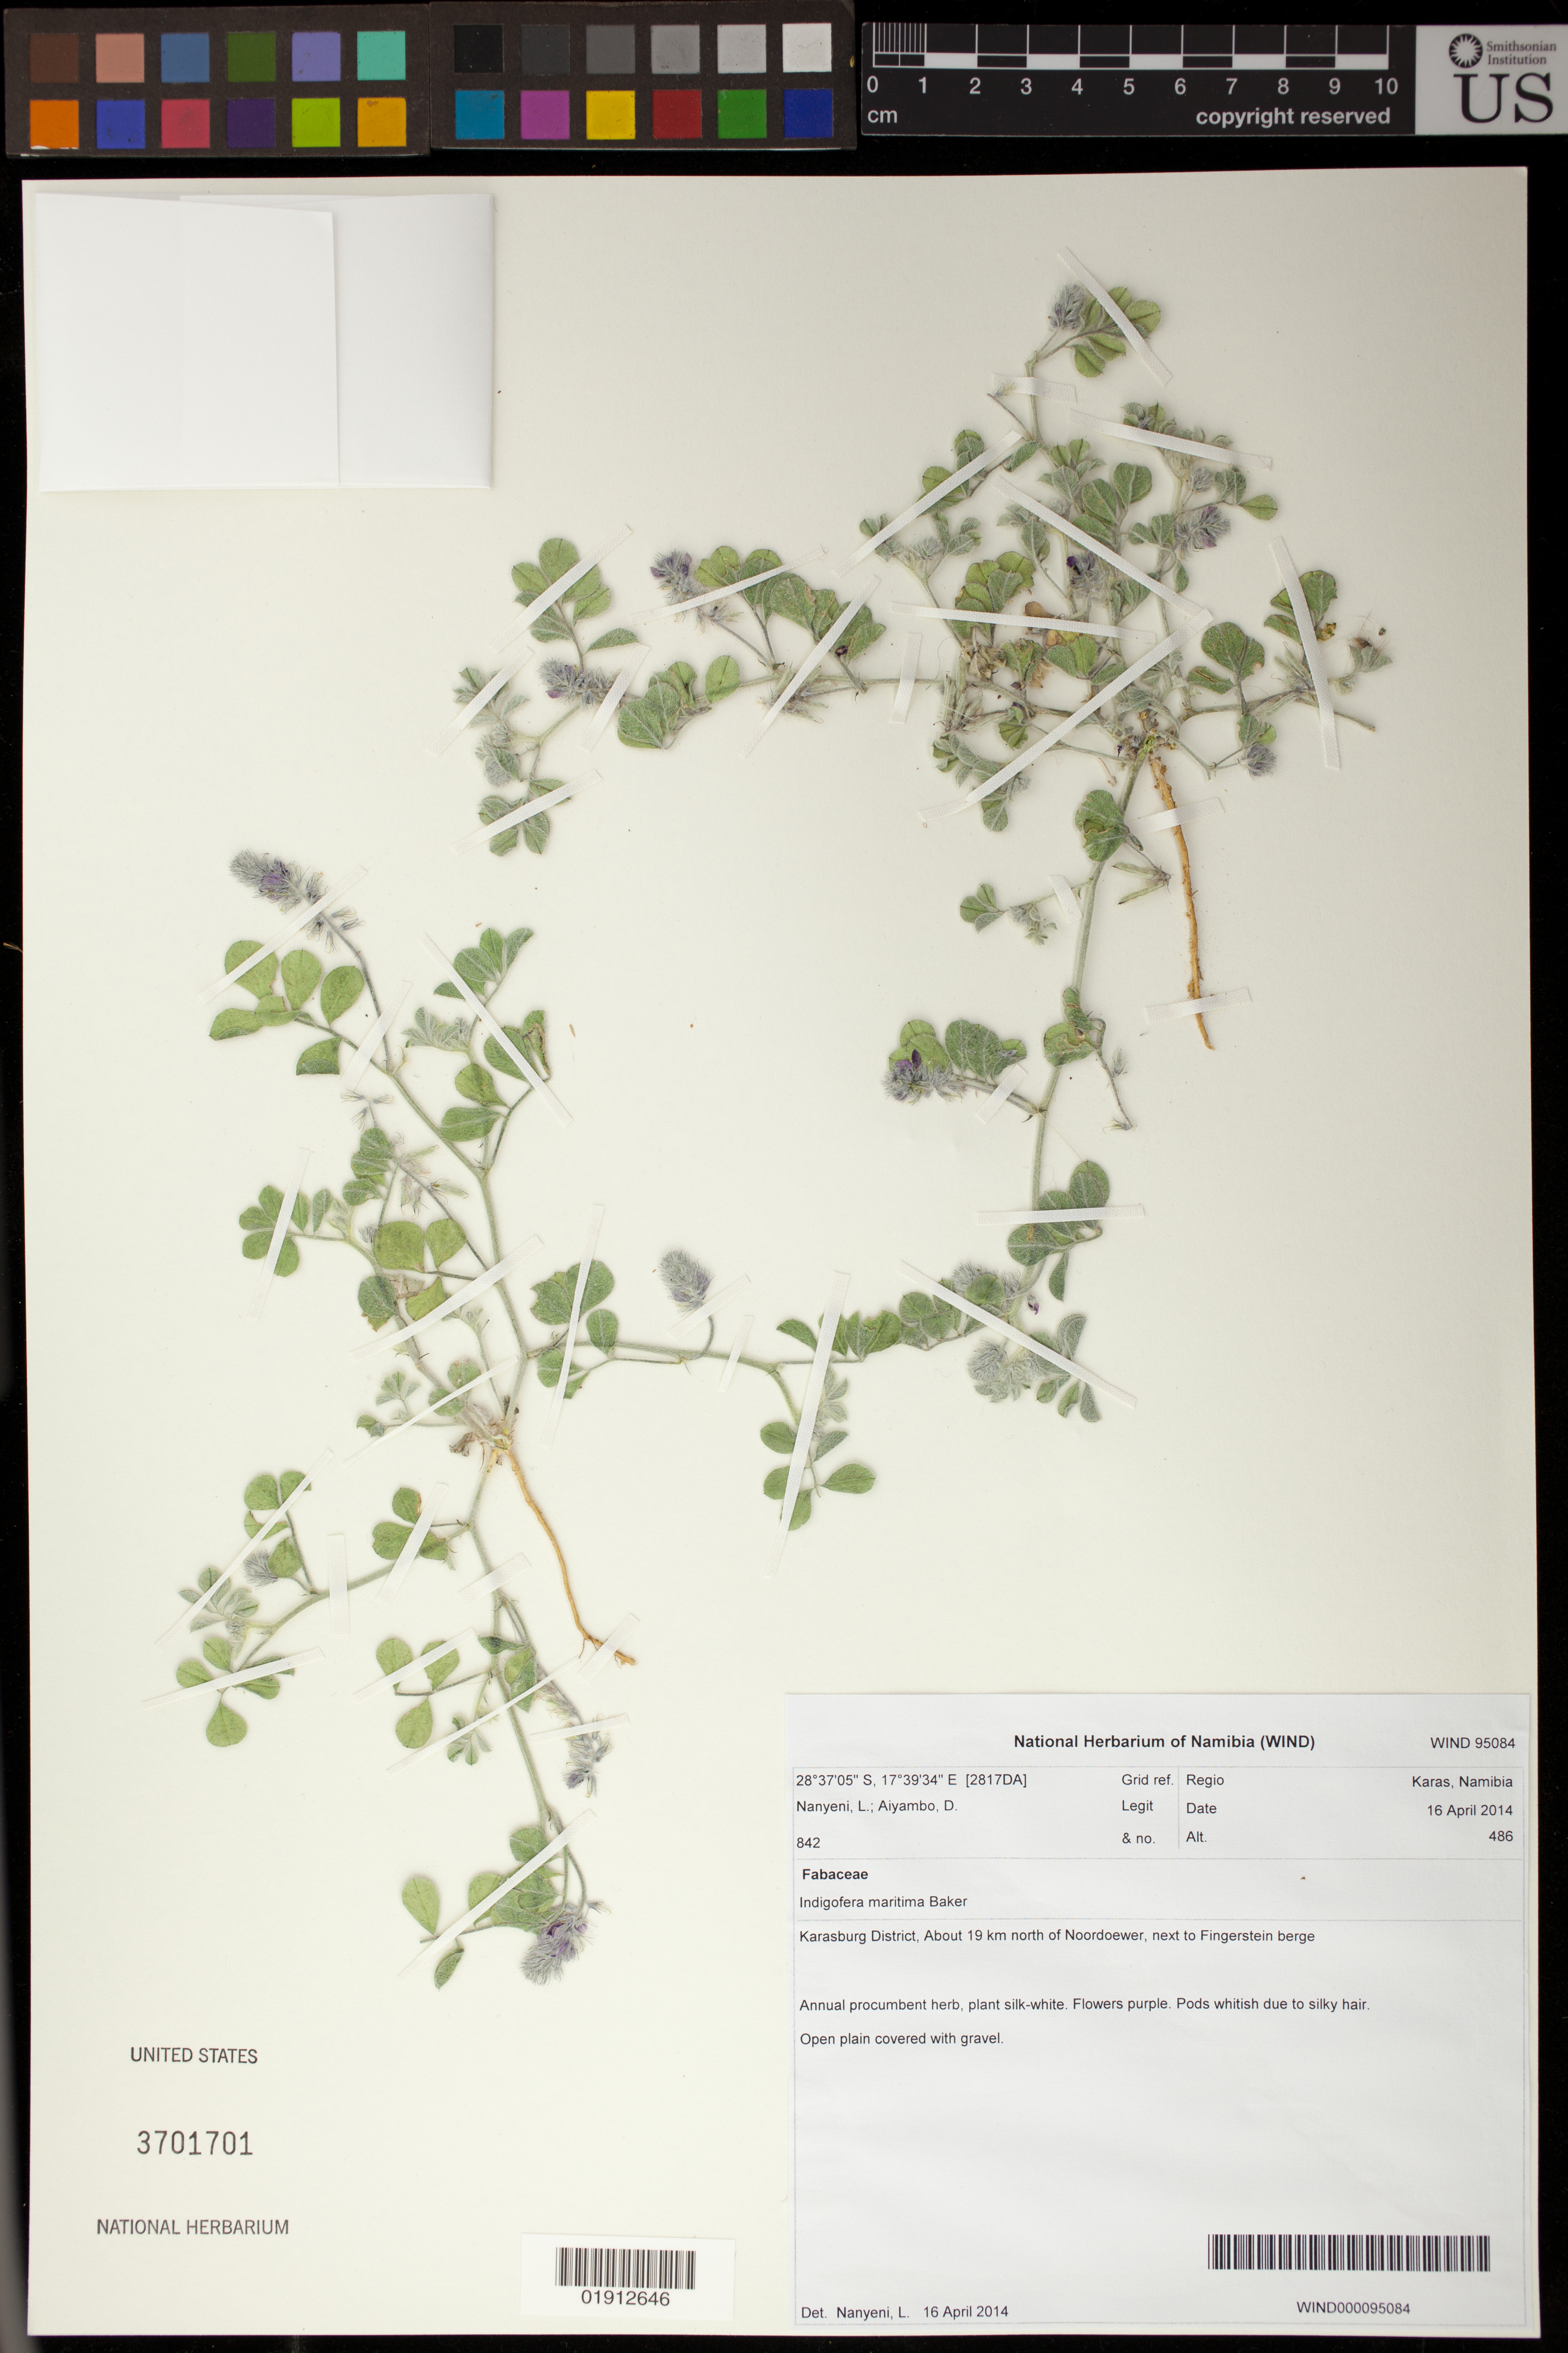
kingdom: Plantae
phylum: Tracheophyta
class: Magnoliopsida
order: Fabales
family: Fabaceae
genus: Indigofera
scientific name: Indigofera maritima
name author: Baker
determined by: Nanyeni, L.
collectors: L. Nanyeni & D. Aiyambo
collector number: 842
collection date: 2014-04-16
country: Namibia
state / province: Karas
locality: Karasburg District, About 19 km north of Noordoewer, next to Fingerstein berge.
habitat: Open plain covered with gravel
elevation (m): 486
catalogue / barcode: US 3701701